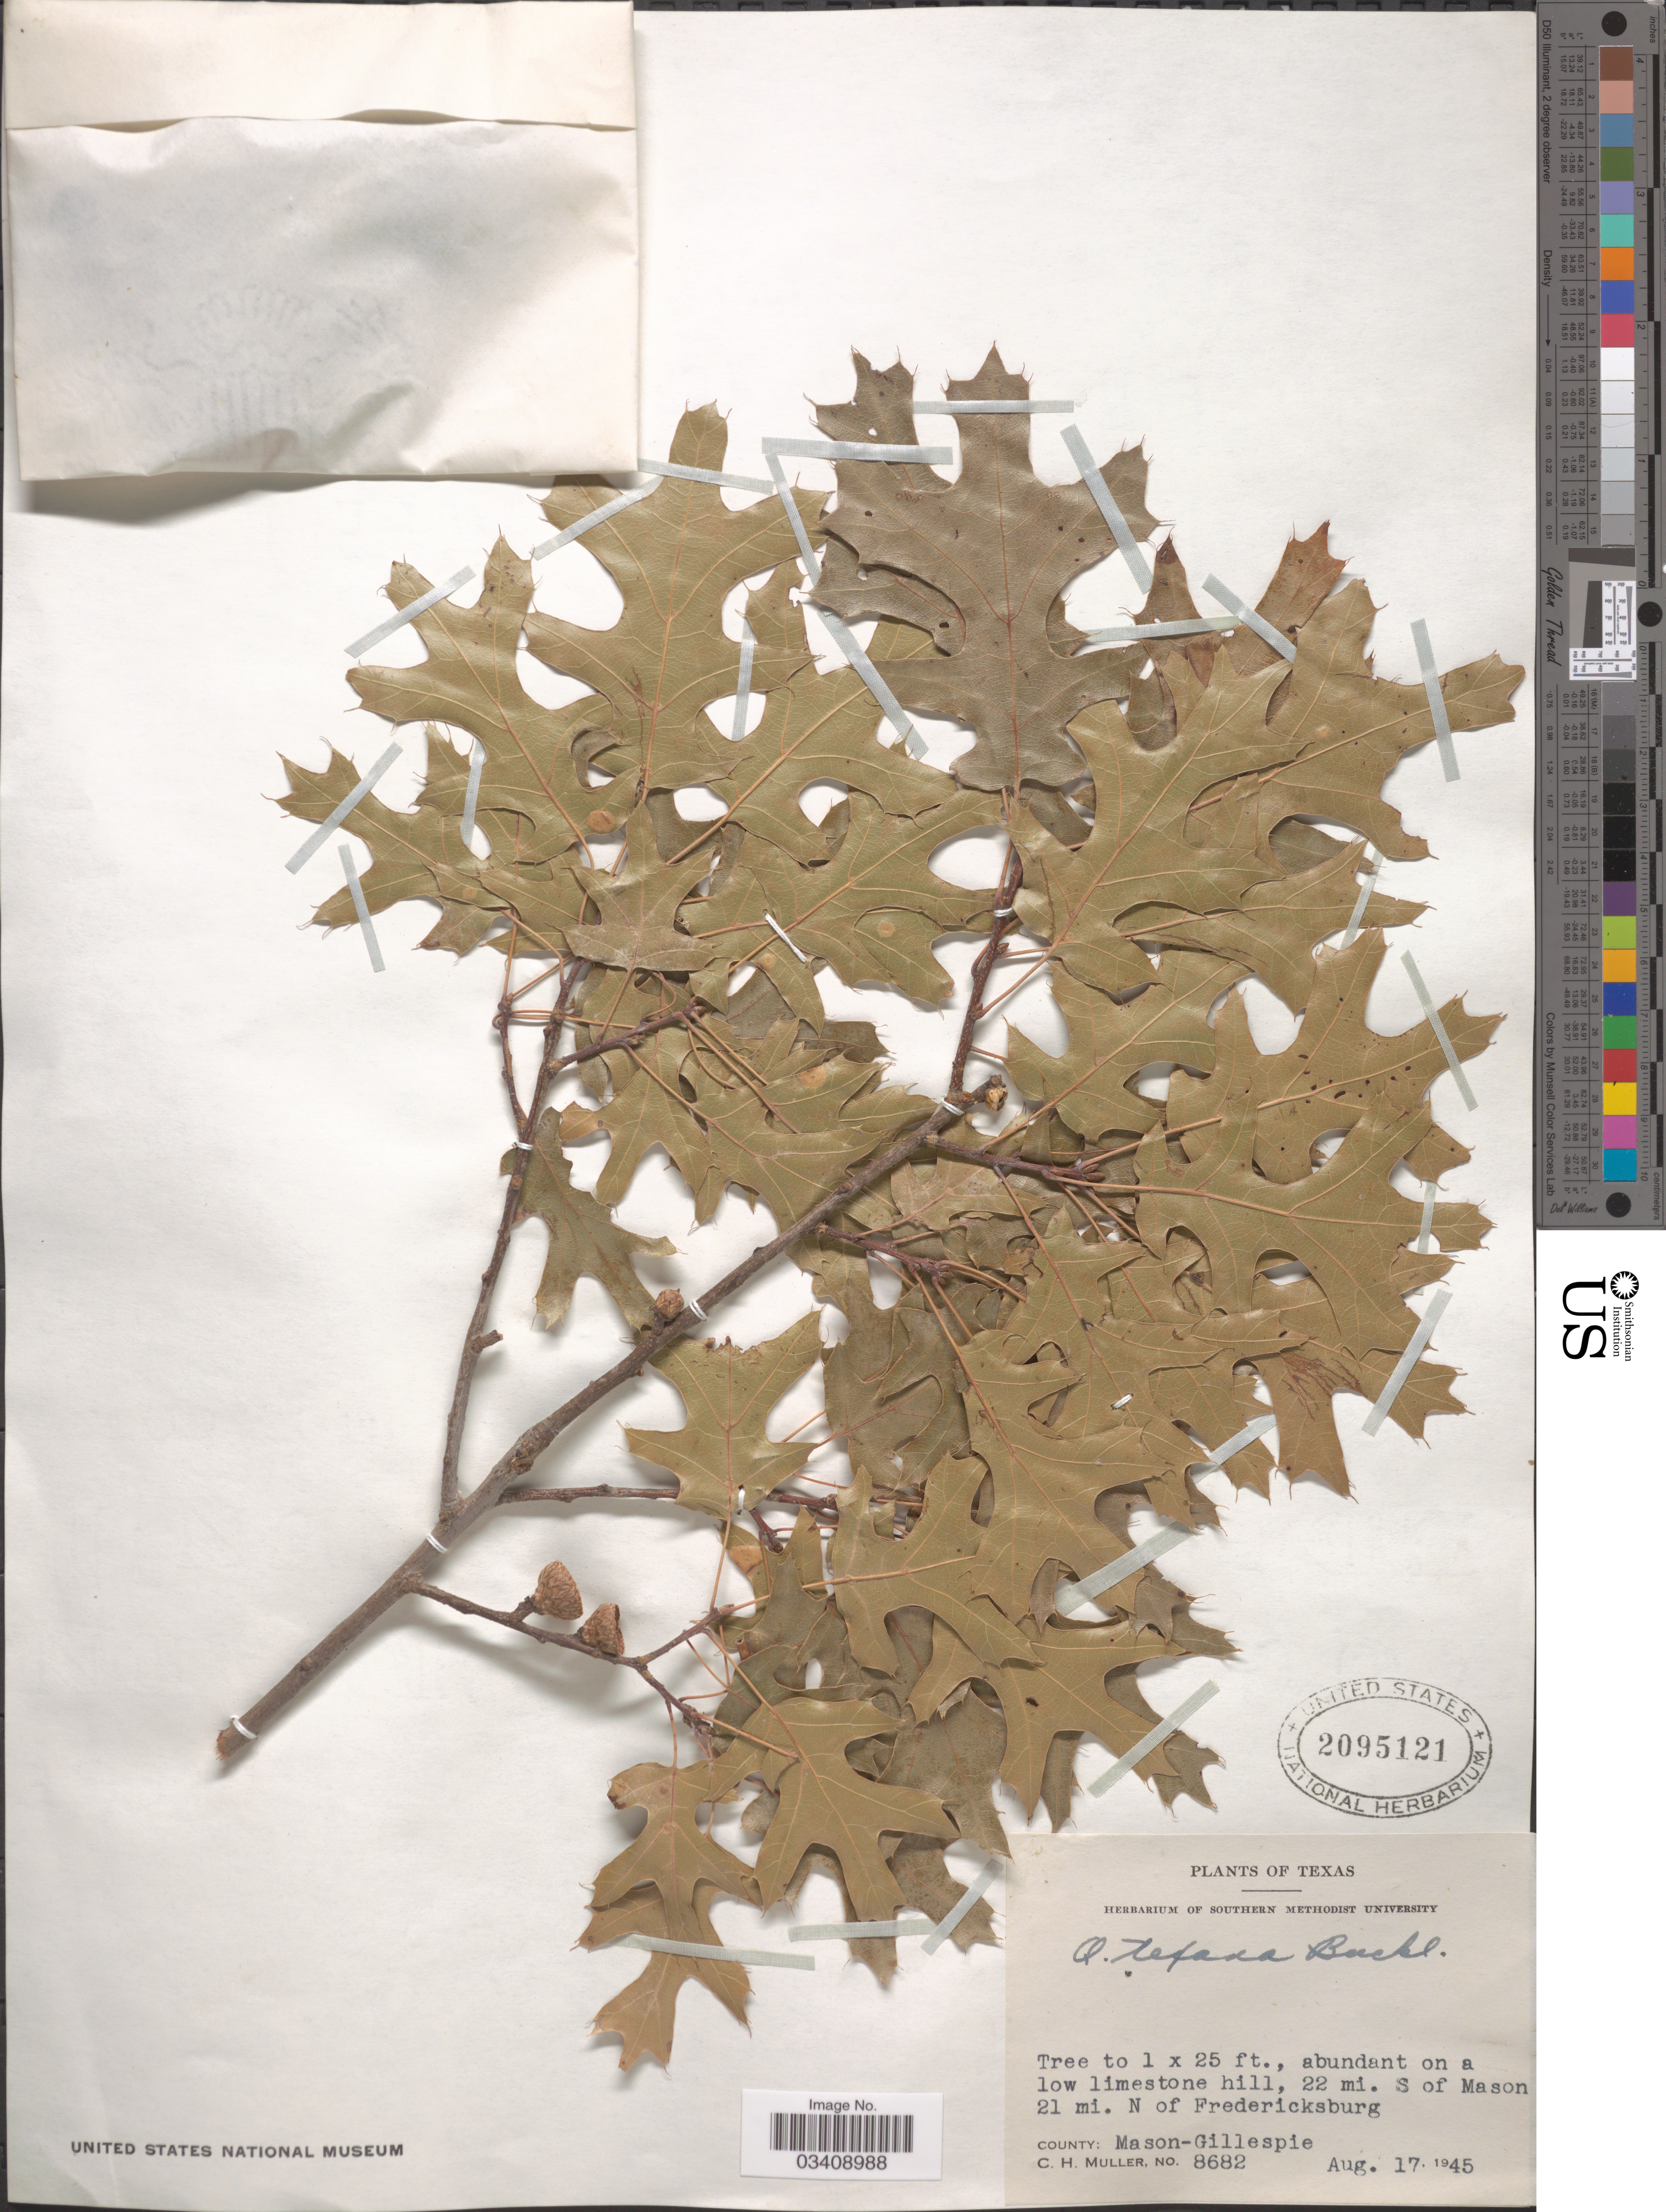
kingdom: Plantae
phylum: Tracheophyta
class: Magnoliopsida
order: Fagales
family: Fagaceae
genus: Quercus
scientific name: Quercus texana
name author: Buckley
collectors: C. H. Mueller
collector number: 8682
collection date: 1945-08-17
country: United States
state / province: Texas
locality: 22 mi. S of Mason 21 mi. N of Fredericksburg. County: Mason-Gillespie.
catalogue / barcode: US 2095121